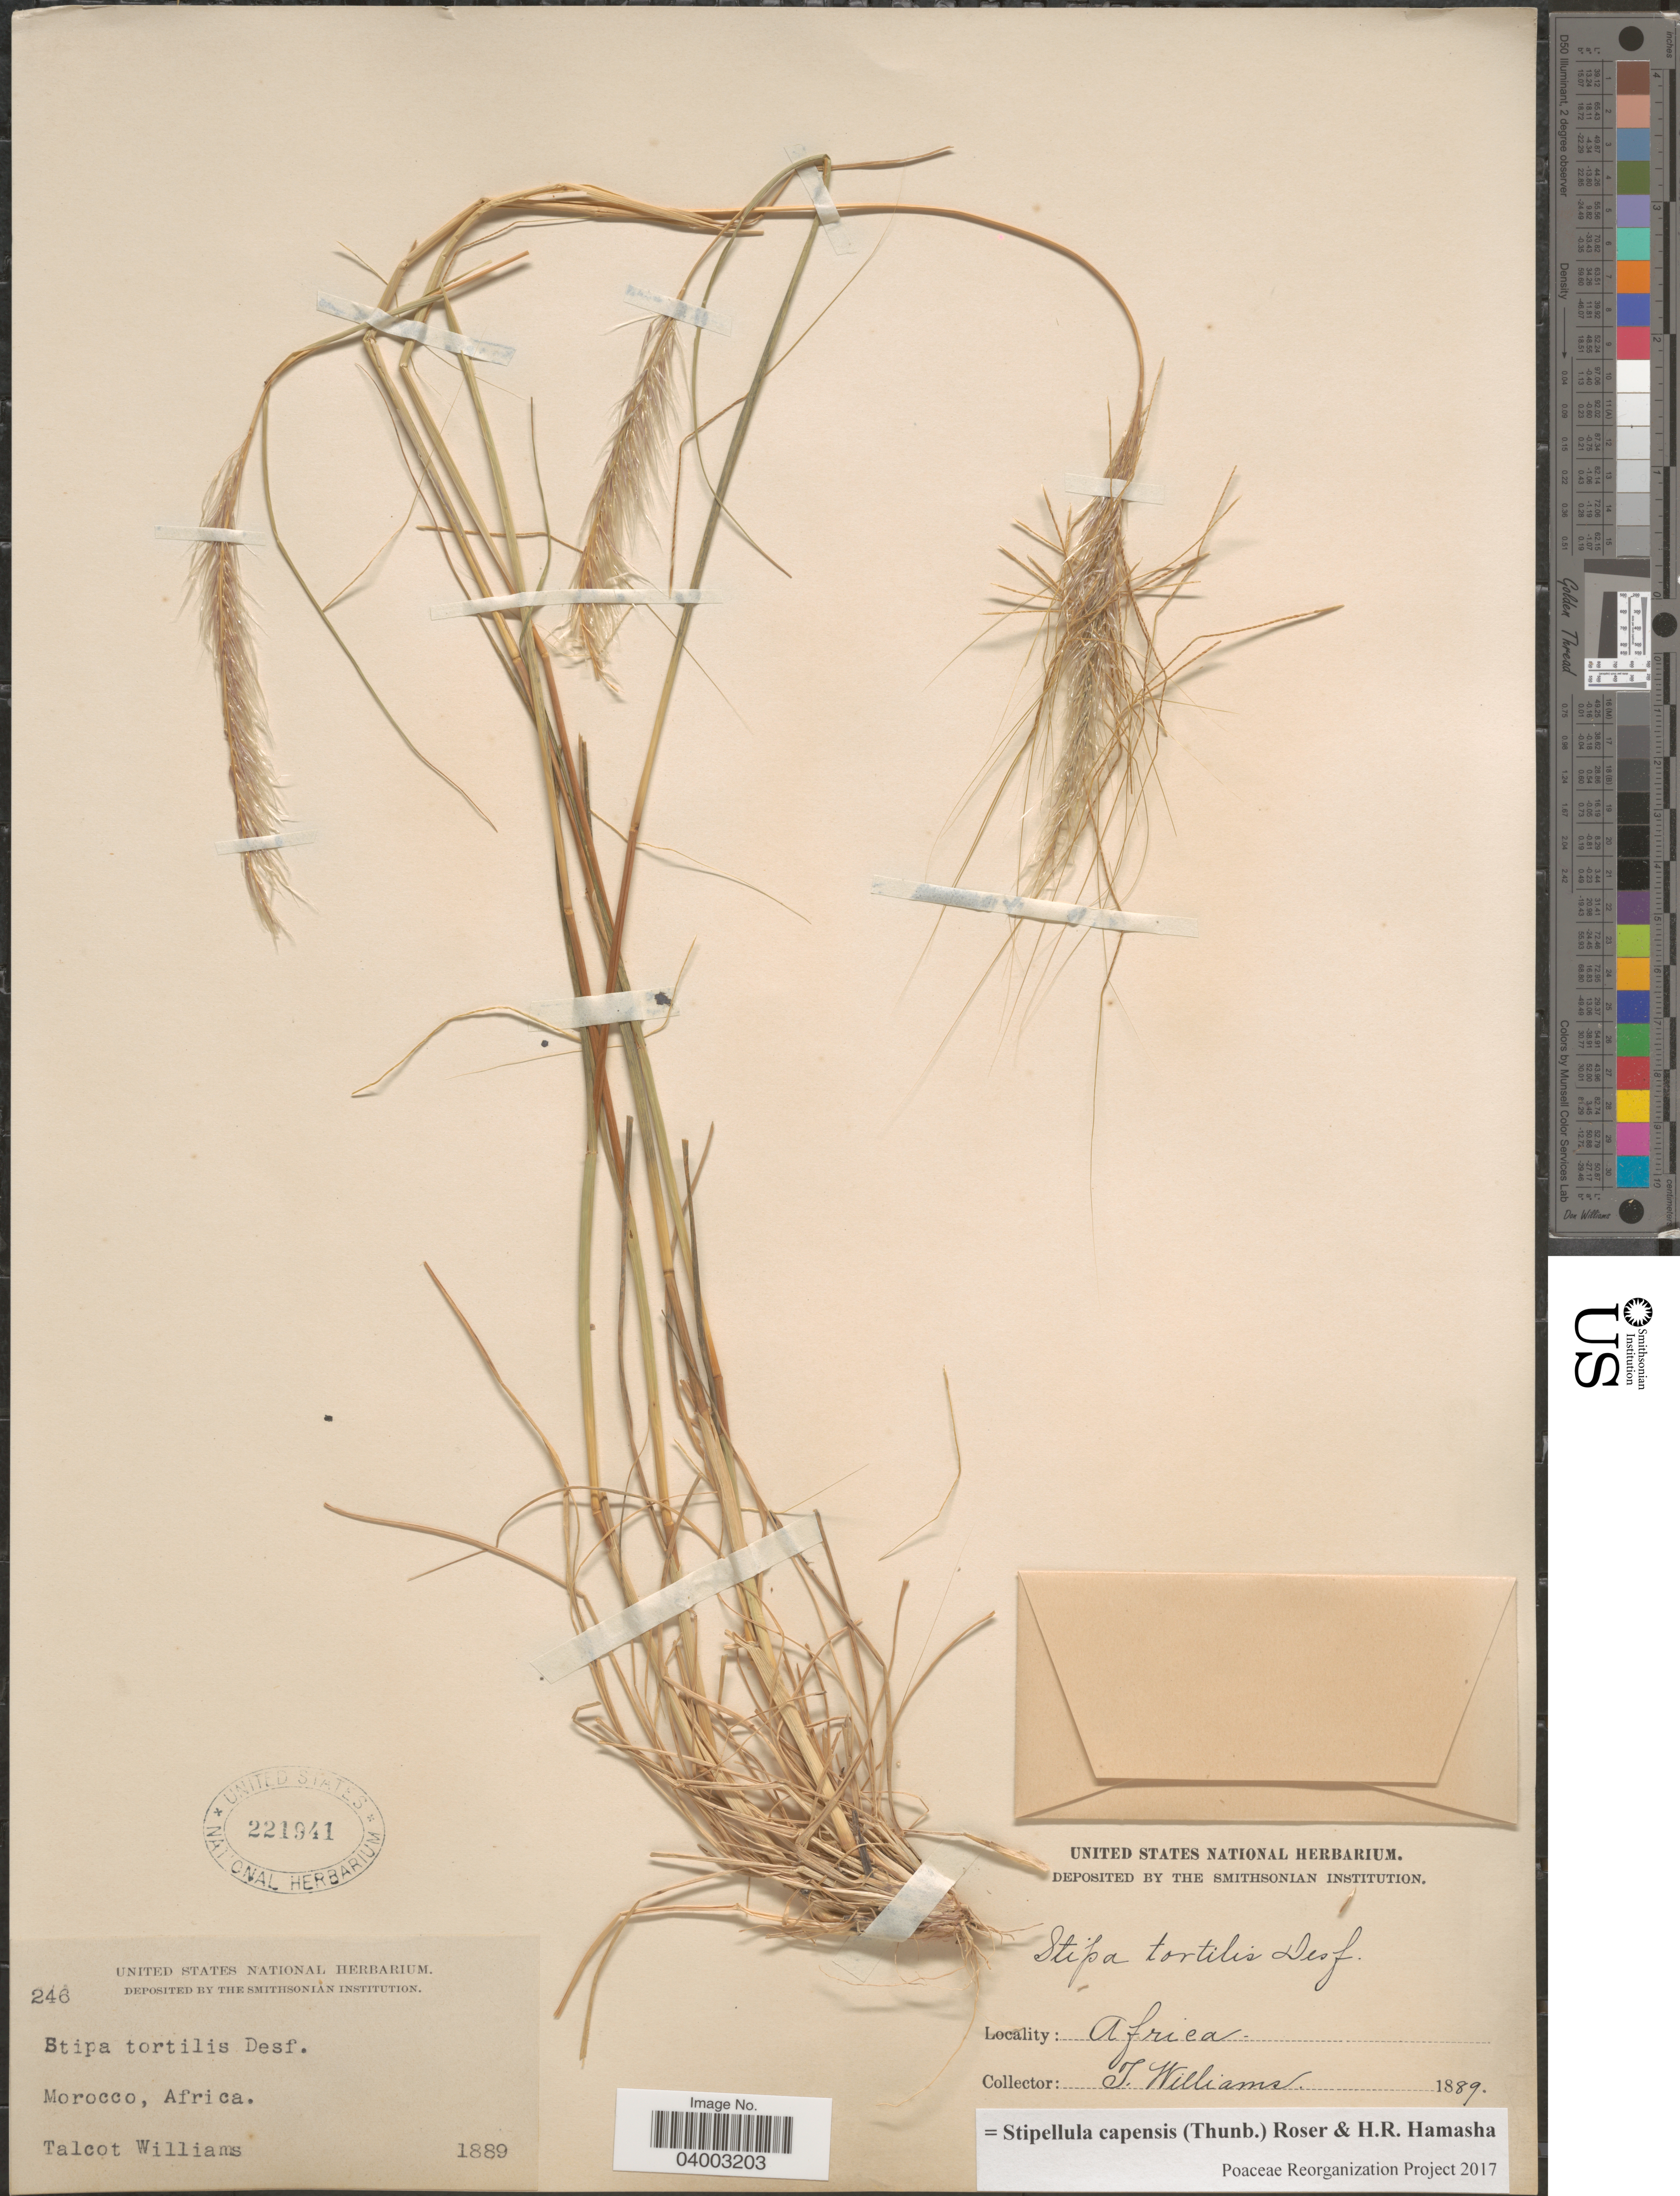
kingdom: Plantae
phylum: Tracheophyta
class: Liliopsida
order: Poales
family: Poaceae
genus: Stipellula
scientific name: Stipellula capensis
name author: (Thunb.) Röser & H. R. Hamasha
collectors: T. Williams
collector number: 246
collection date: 1889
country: Morocco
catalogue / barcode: US 221941